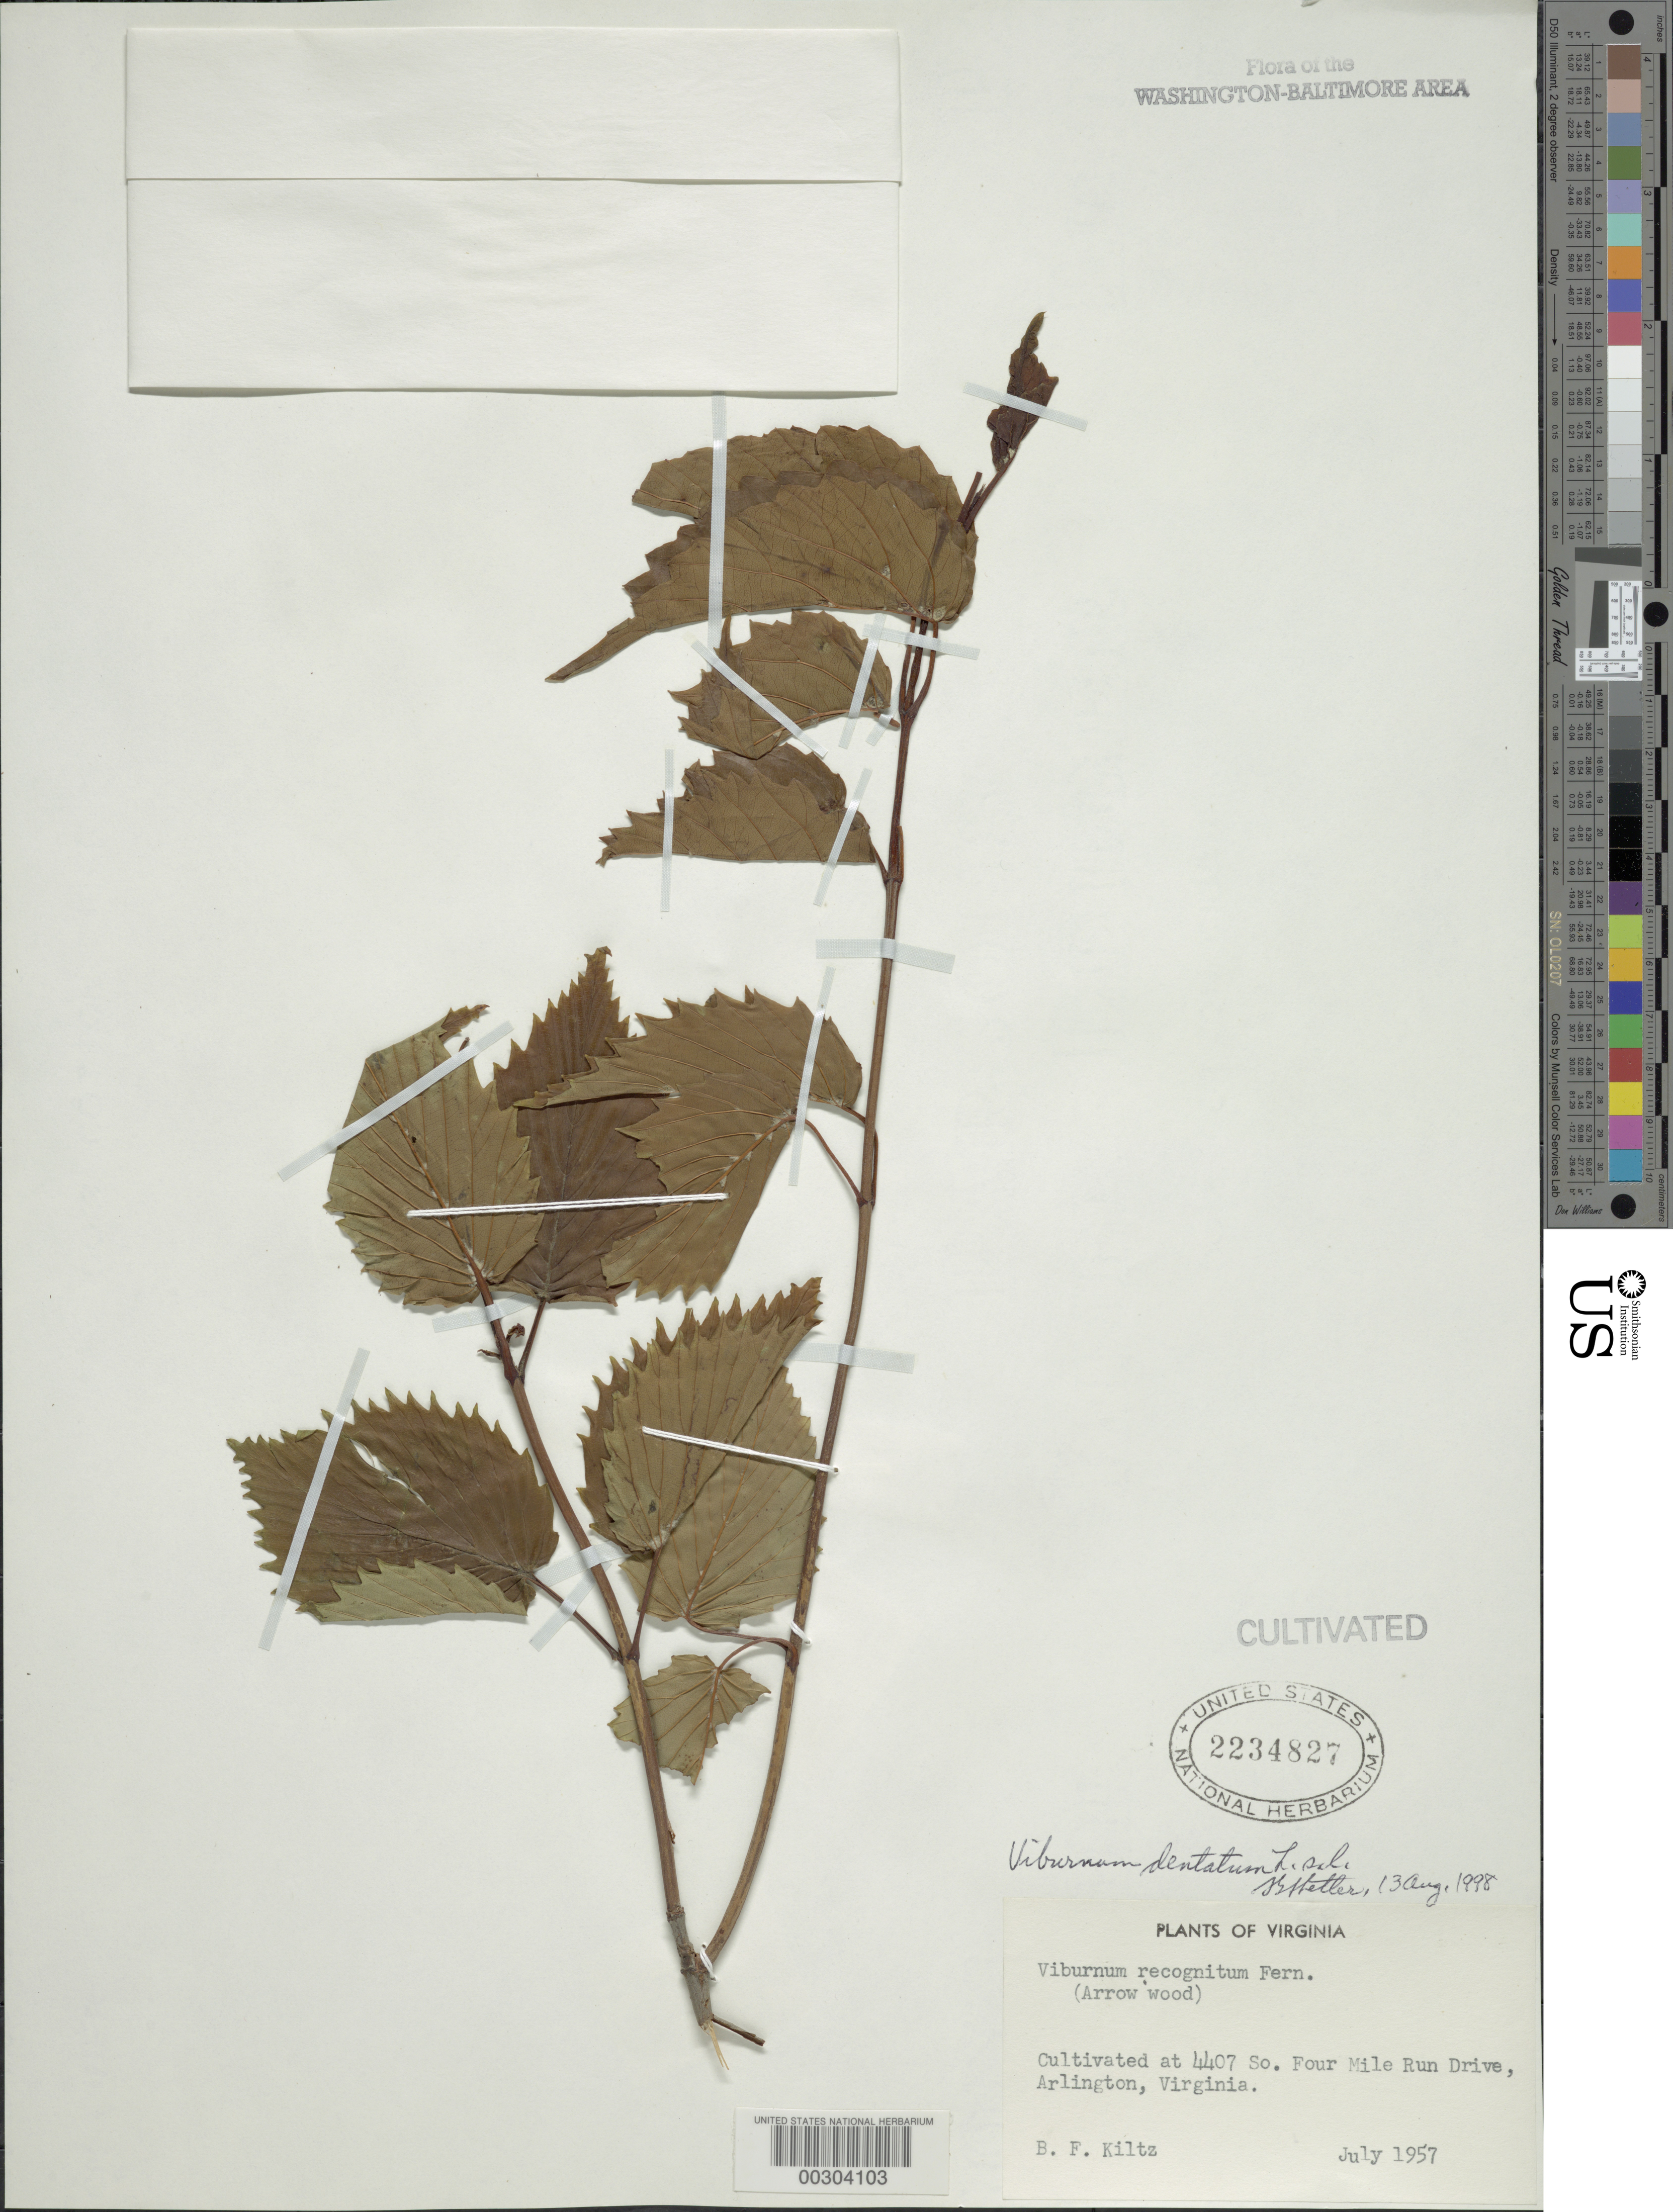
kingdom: Plantae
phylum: Tracheophyta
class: Magnoliopsida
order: Dipsacales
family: Viburnaceae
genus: Viburnum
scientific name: Viburnum dentatum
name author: L.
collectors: B. Kiltz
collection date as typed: Jul 1957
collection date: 1957-07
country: United States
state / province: Virginia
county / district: Arlington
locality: Arlington, 4407 S Four Mile Dr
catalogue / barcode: US 2234827